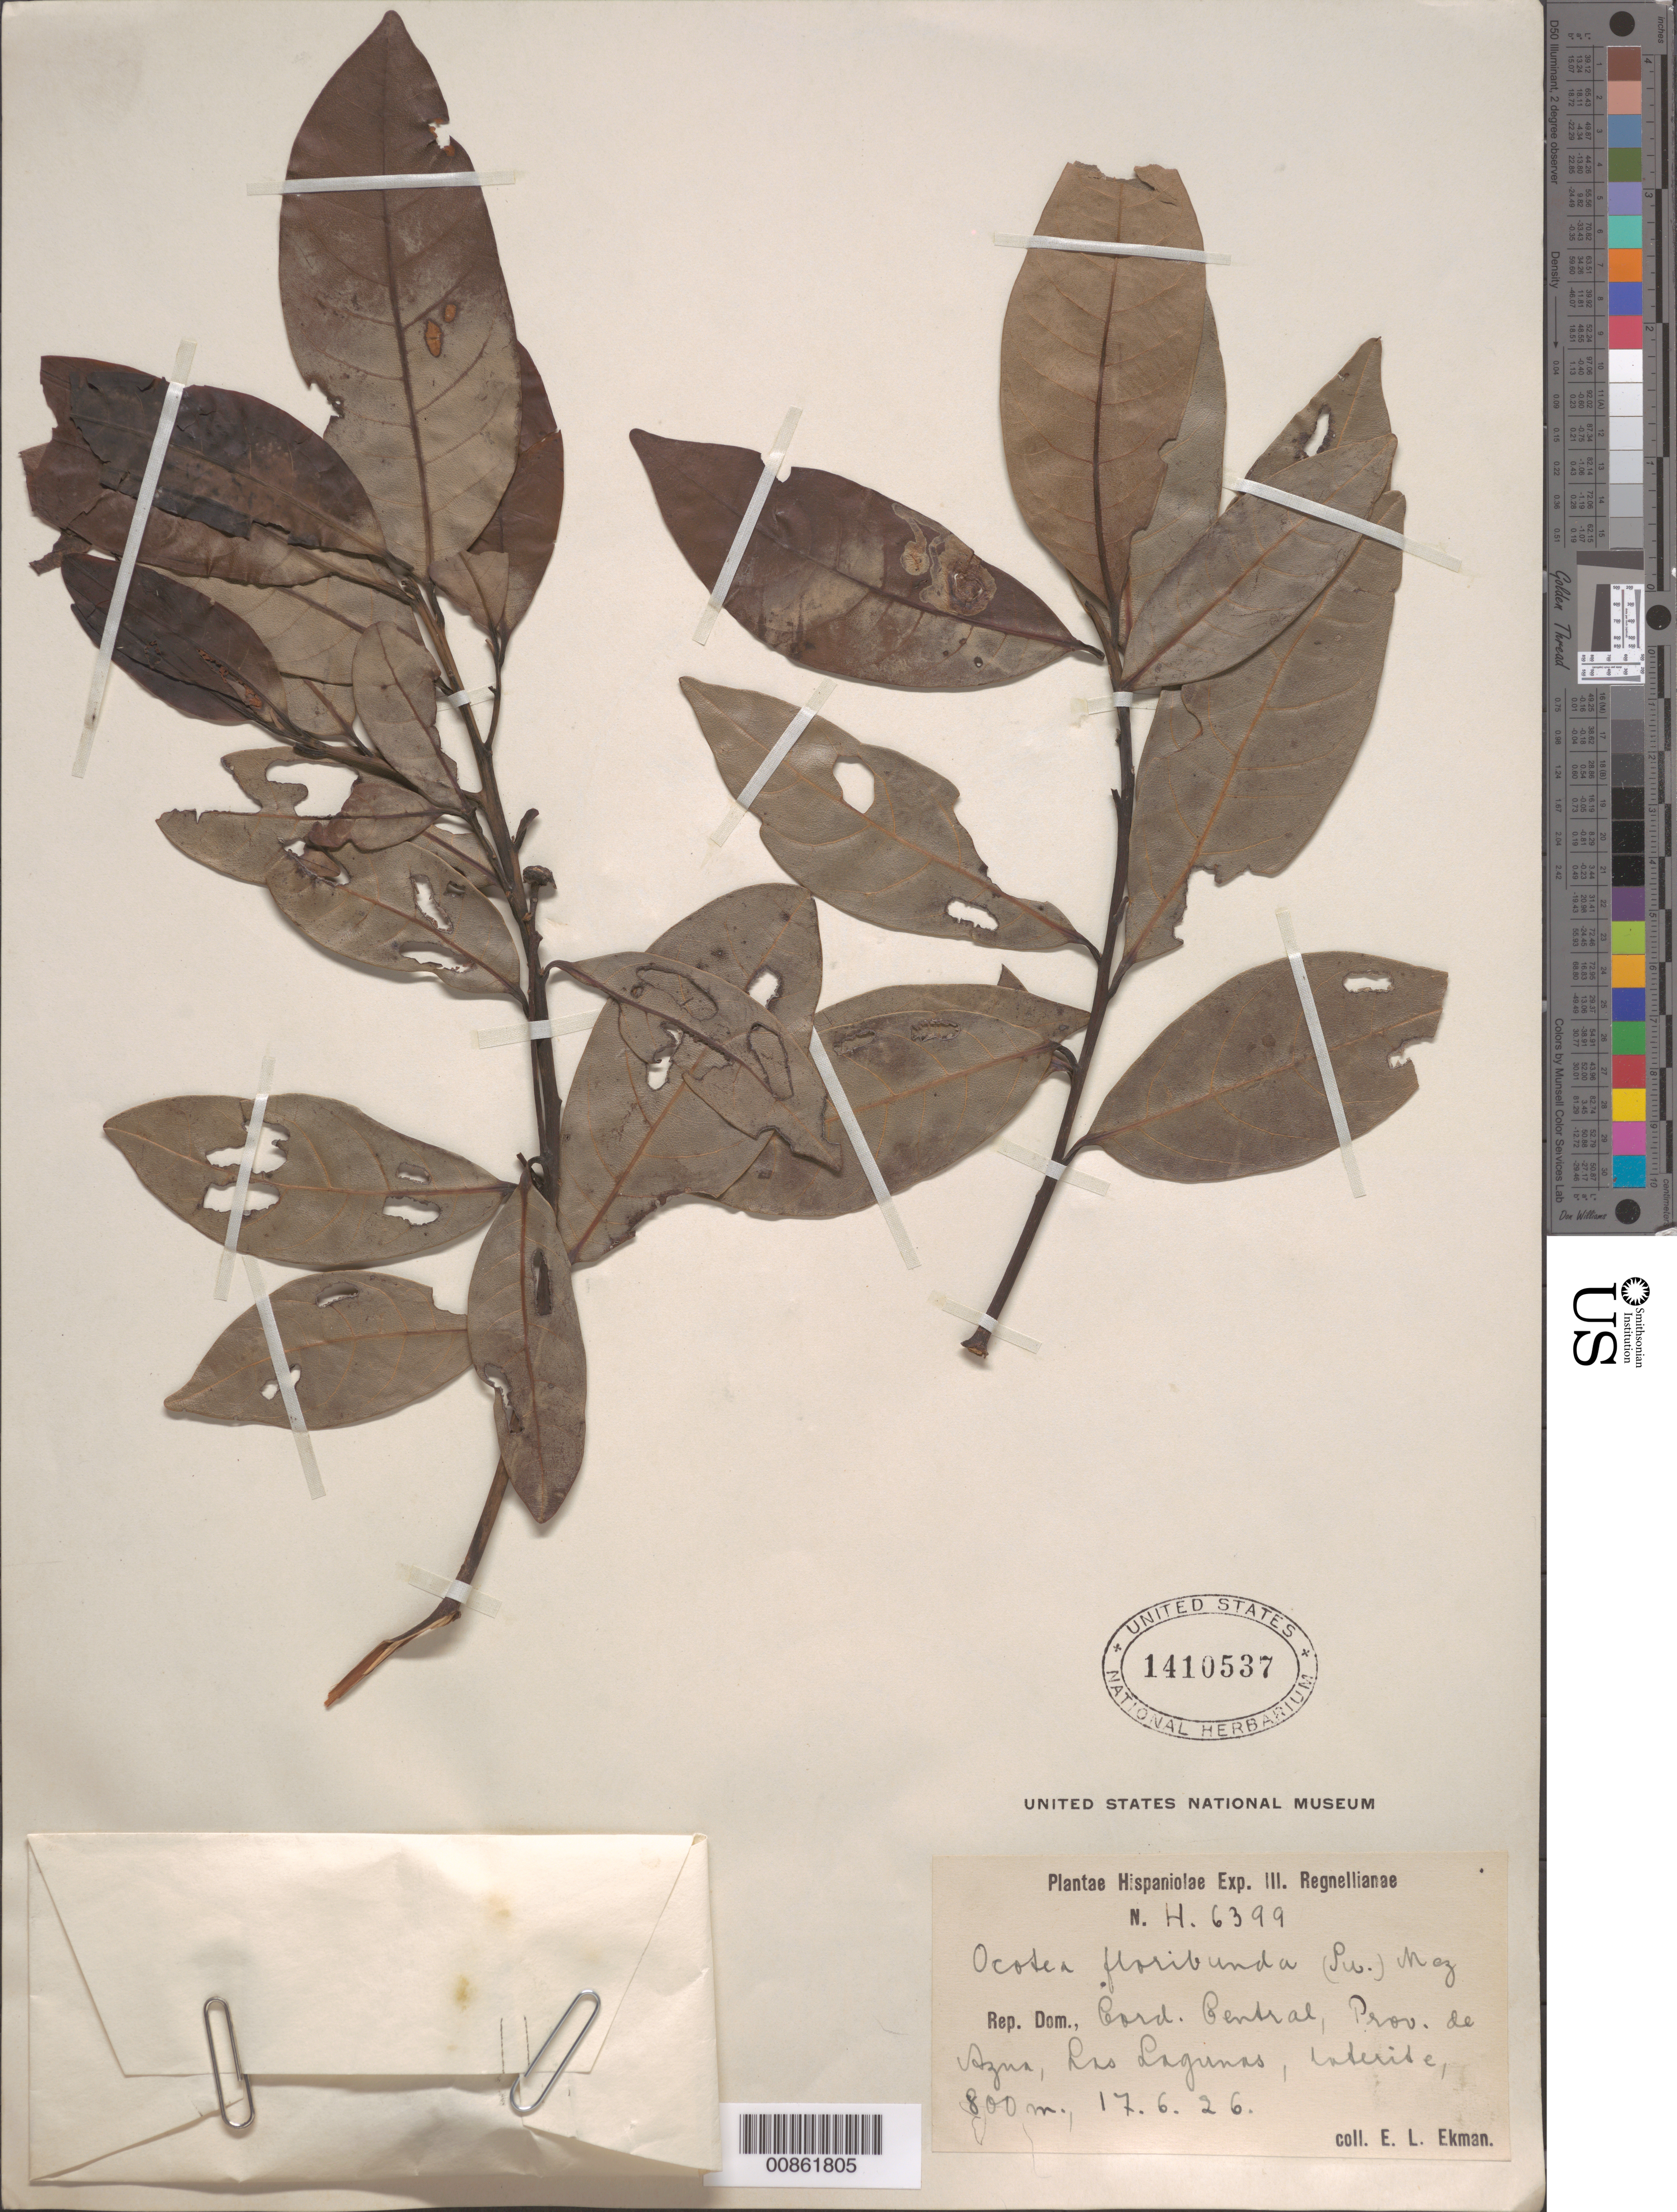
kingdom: Plantae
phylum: Tracheophyta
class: Magnoliopsida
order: Laurales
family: Lauraceae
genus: Ocotea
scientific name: Ocotea floribunda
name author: (Sw.) Mez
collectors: E. L. Ekman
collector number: H 6399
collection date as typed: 17 Jun 1926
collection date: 1926-06-17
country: Dominican Republic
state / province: Azua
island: Hispaniola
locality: Cordillera Central, Las Lagunas.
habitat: Laterite.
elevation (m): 800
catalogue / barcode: US 1410537